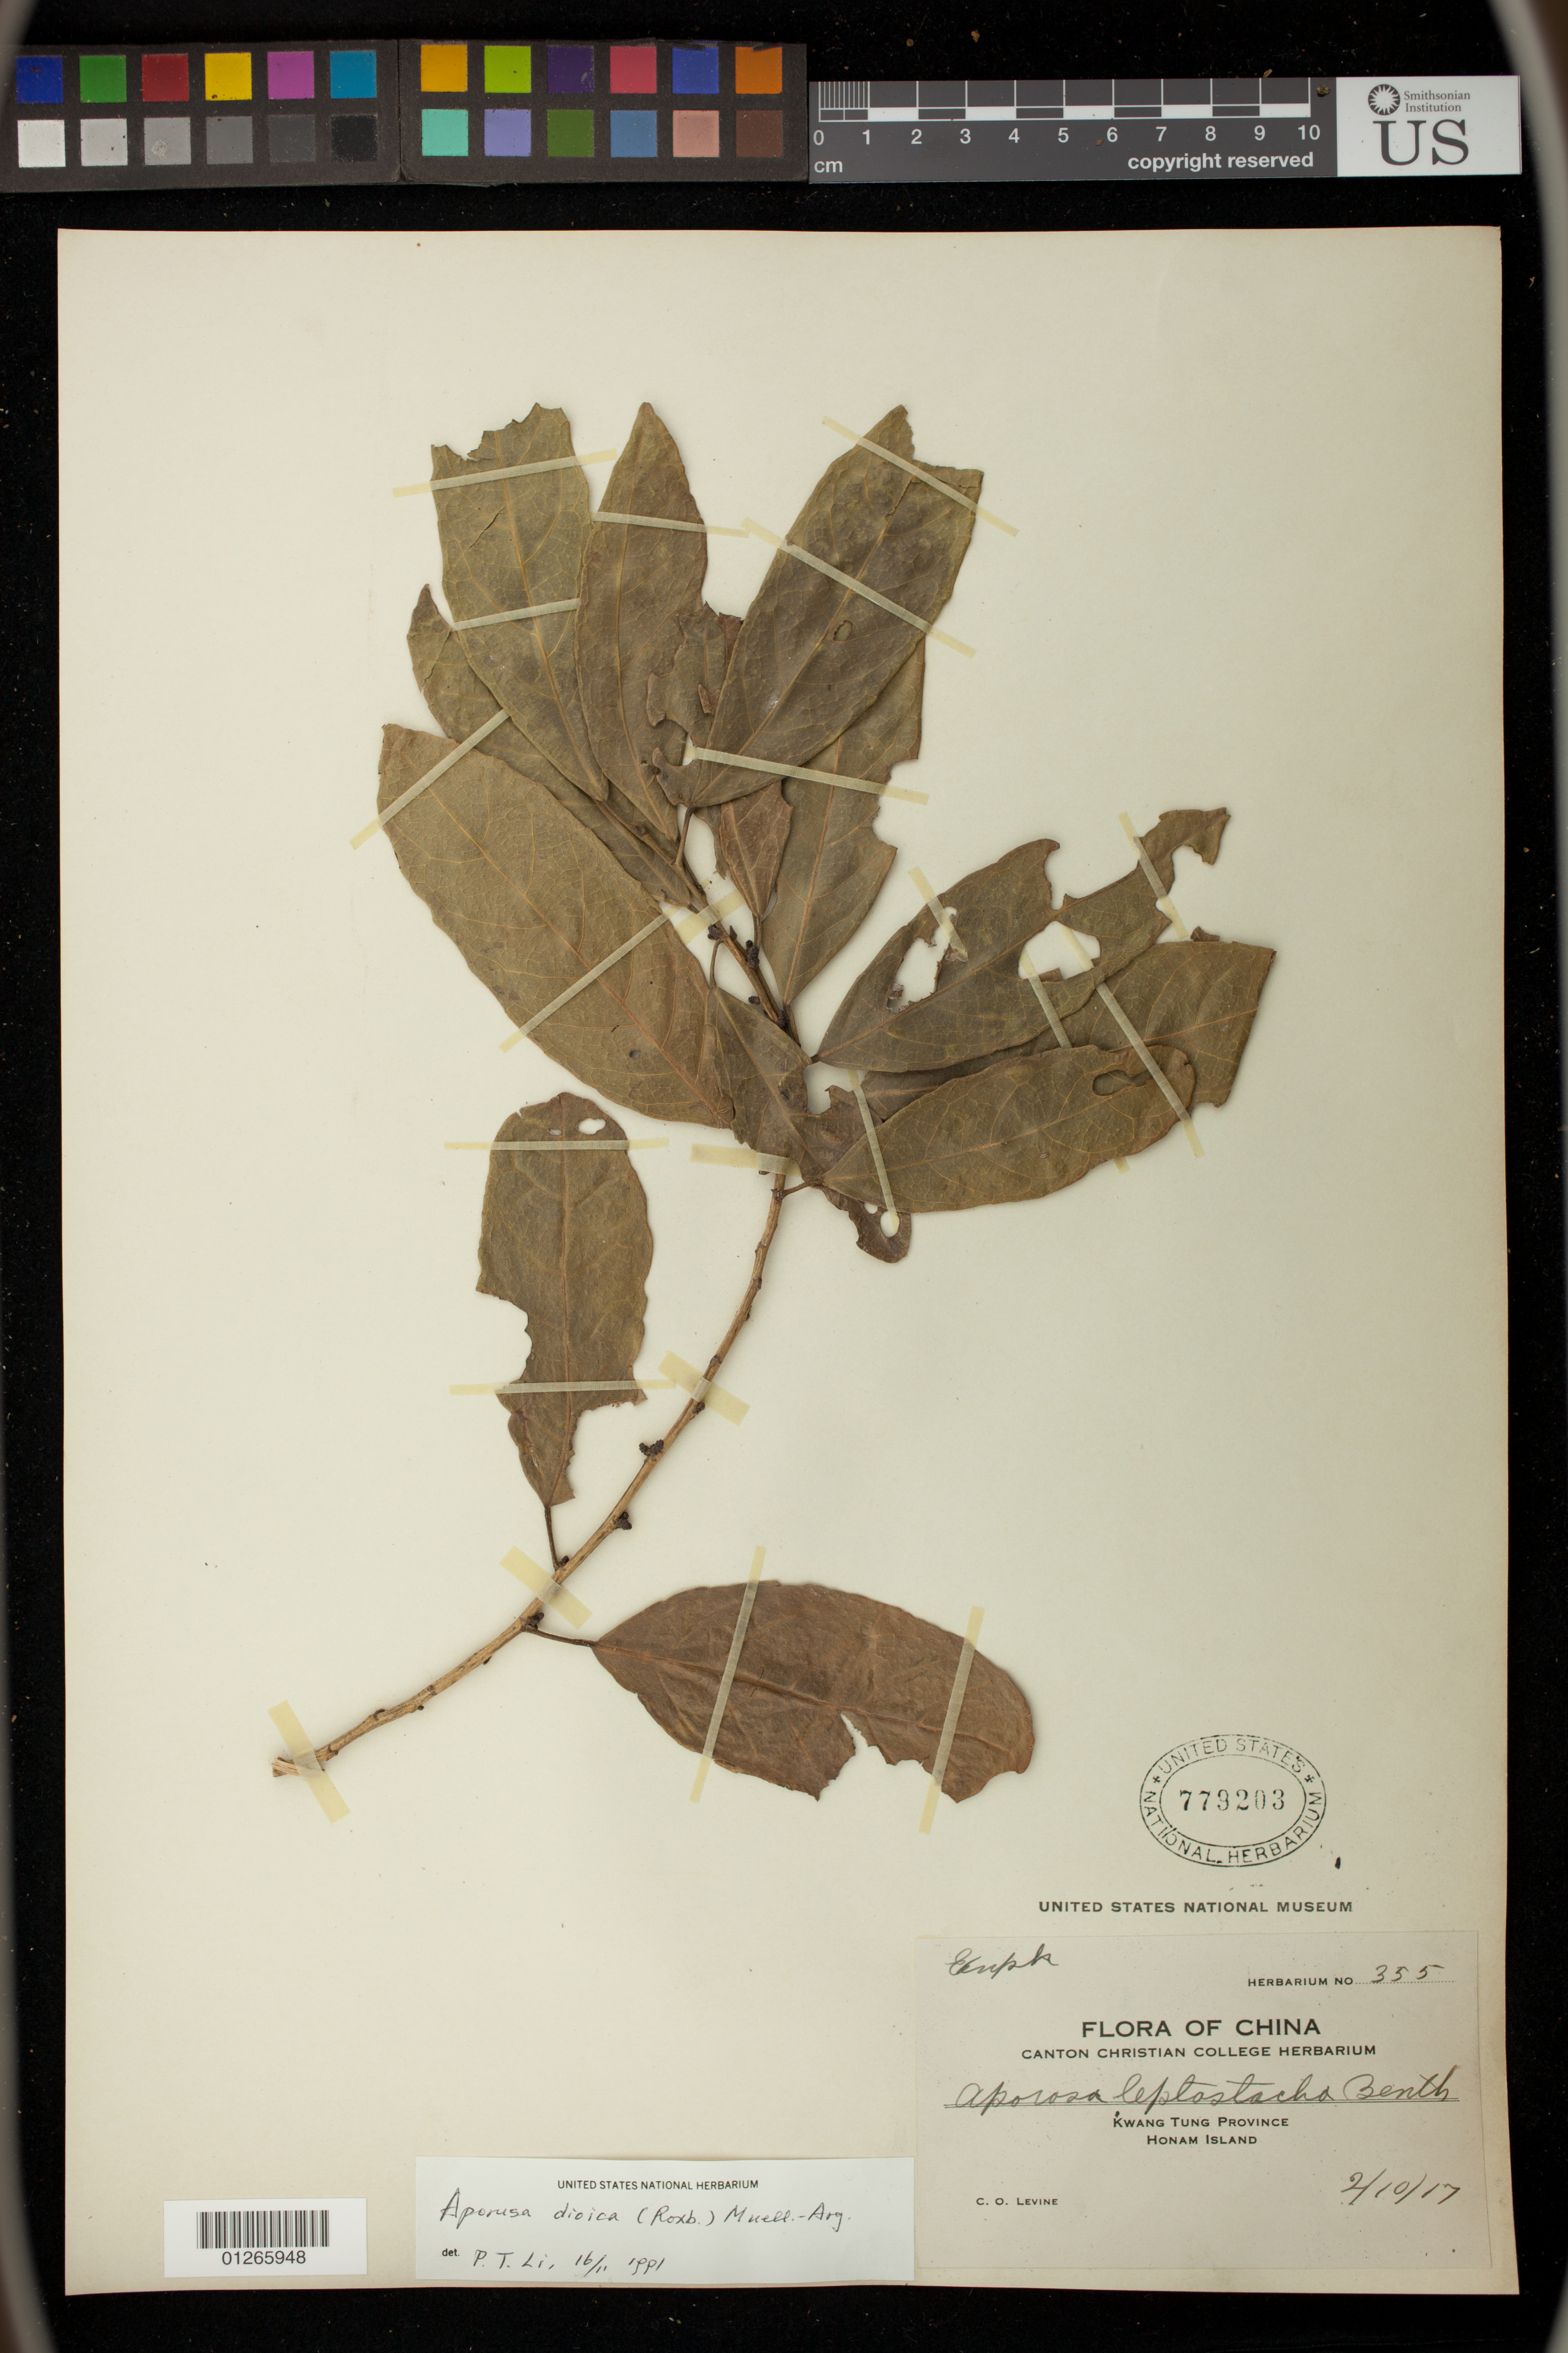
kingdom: Plantae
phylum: Tracheophyta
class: Magnoliopsida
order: Malpighiales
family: Phyllanthaceae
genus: Aporosa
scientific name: Aporosa octandra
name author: (Buch.-Ham. & D. Don) Vickery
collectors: C. O. Levine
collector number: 355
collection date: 1917-02-10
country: China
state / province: Guangdong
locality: Honam Island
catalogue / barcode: US 779203